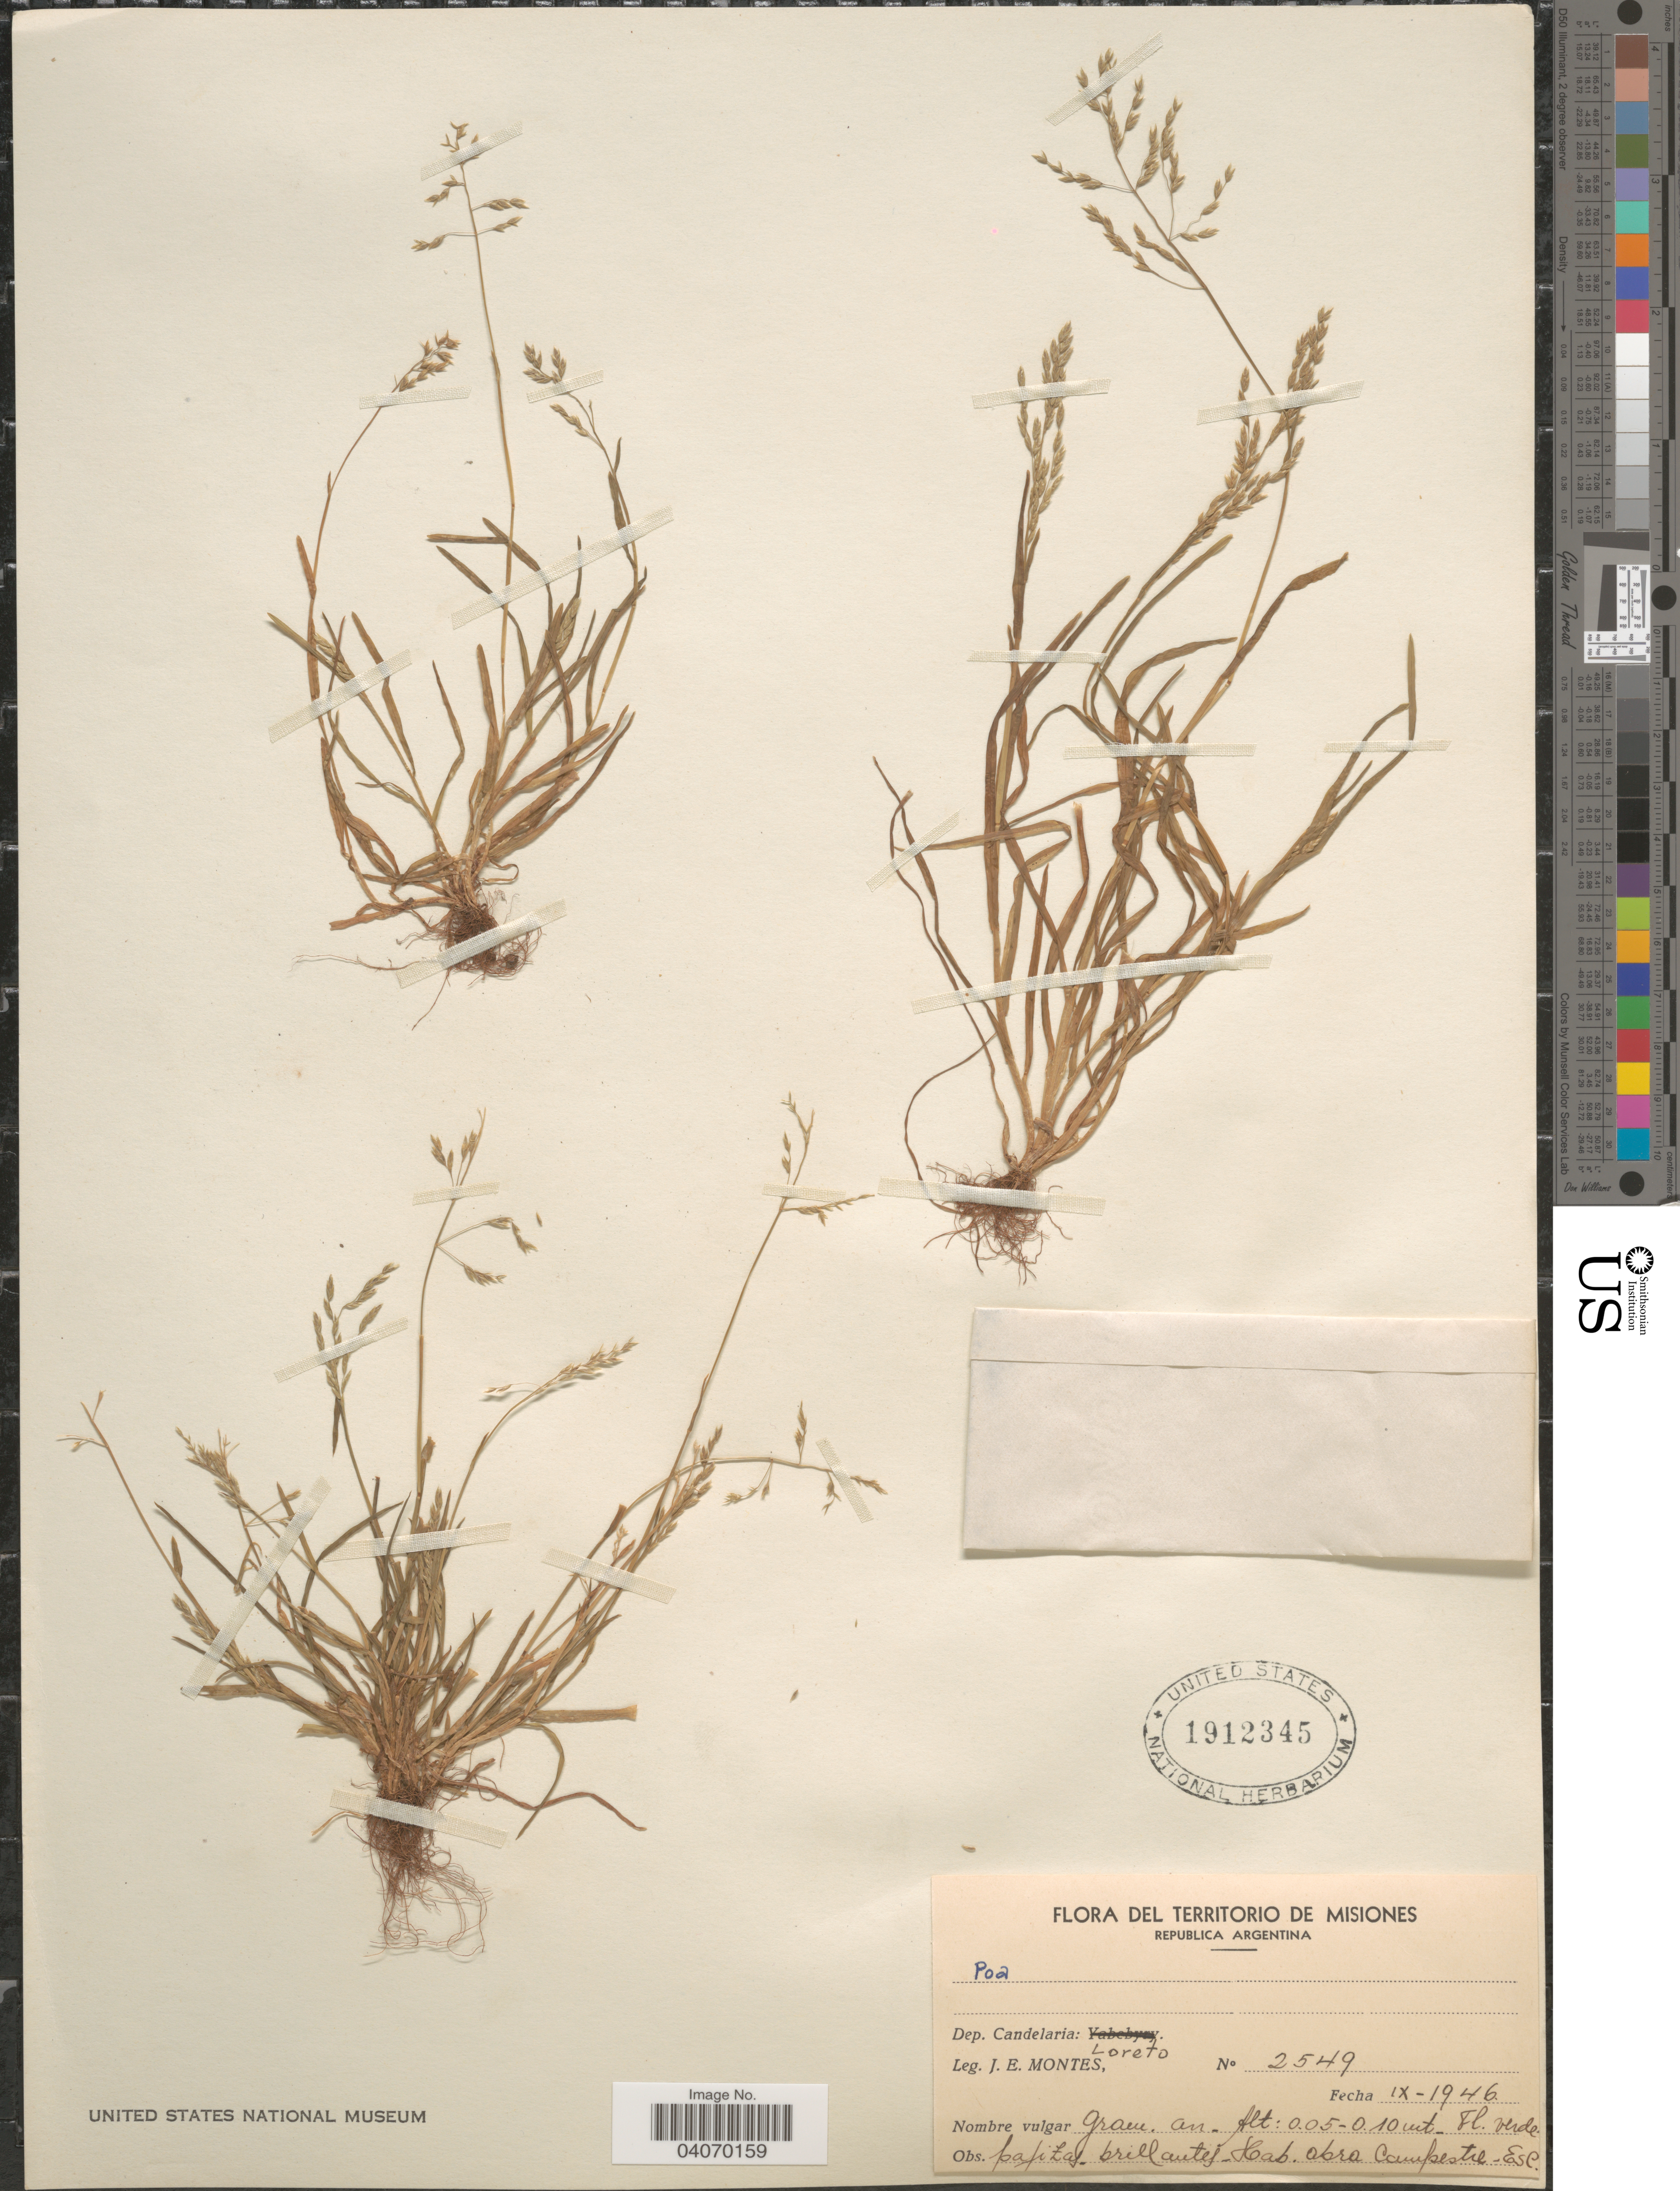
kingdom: Plantae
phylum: Tracheophyta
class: Liliopsida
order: Poales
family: Poaceae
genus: Poa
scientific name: Poa annua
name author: L.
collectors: J. E. Montes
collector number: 2549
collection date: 1946-09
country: Argentina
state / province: Misiones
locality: Territorio de Misiones. Dep. Candelaria: Loreto.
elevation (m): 0.05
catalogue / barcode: US 1912345